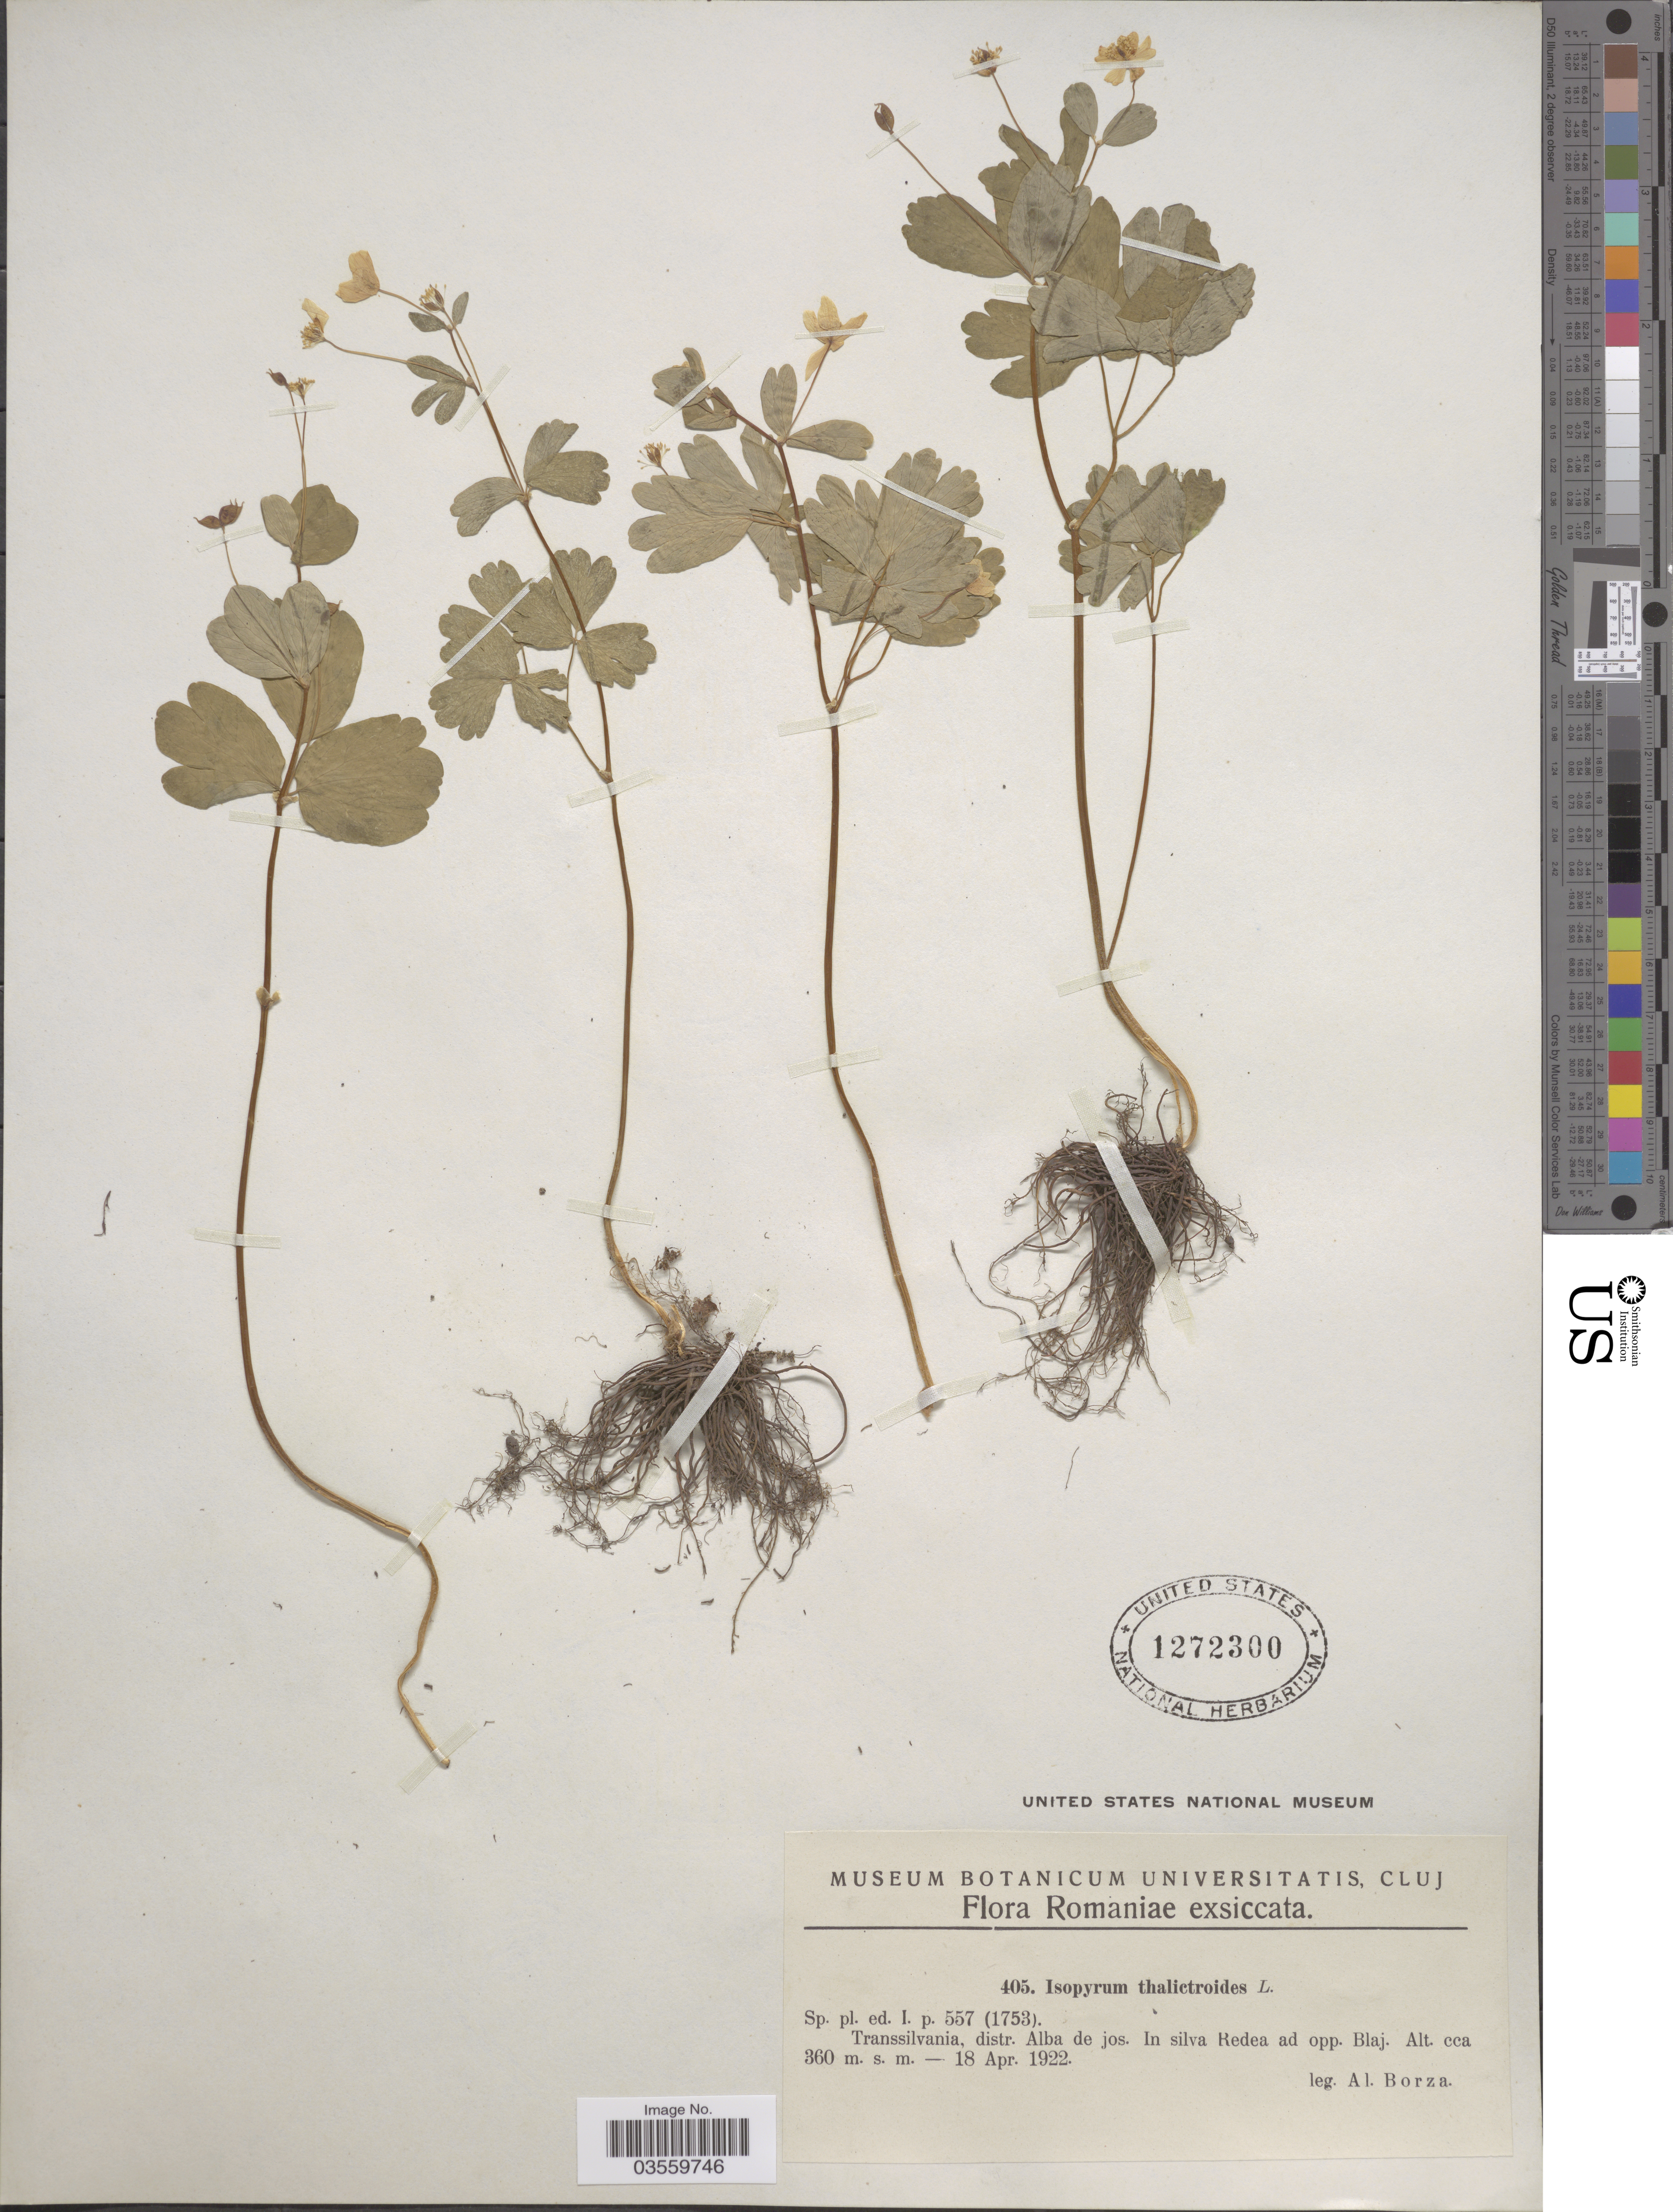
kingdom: Plantae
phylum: Tracheophyta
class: Magnoliopsida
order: Ranunculales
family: Ranunculaceae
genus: Isopyrum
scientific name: Isopyrum thalictroides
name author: L.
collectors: A. Borza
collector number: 405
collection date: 1922-04-18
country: Romania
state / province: Alba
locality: Transsilvania, distr. Alba de jos. In silva Redea ad opp. Blaj.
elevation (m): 360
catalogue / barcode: US 1272300